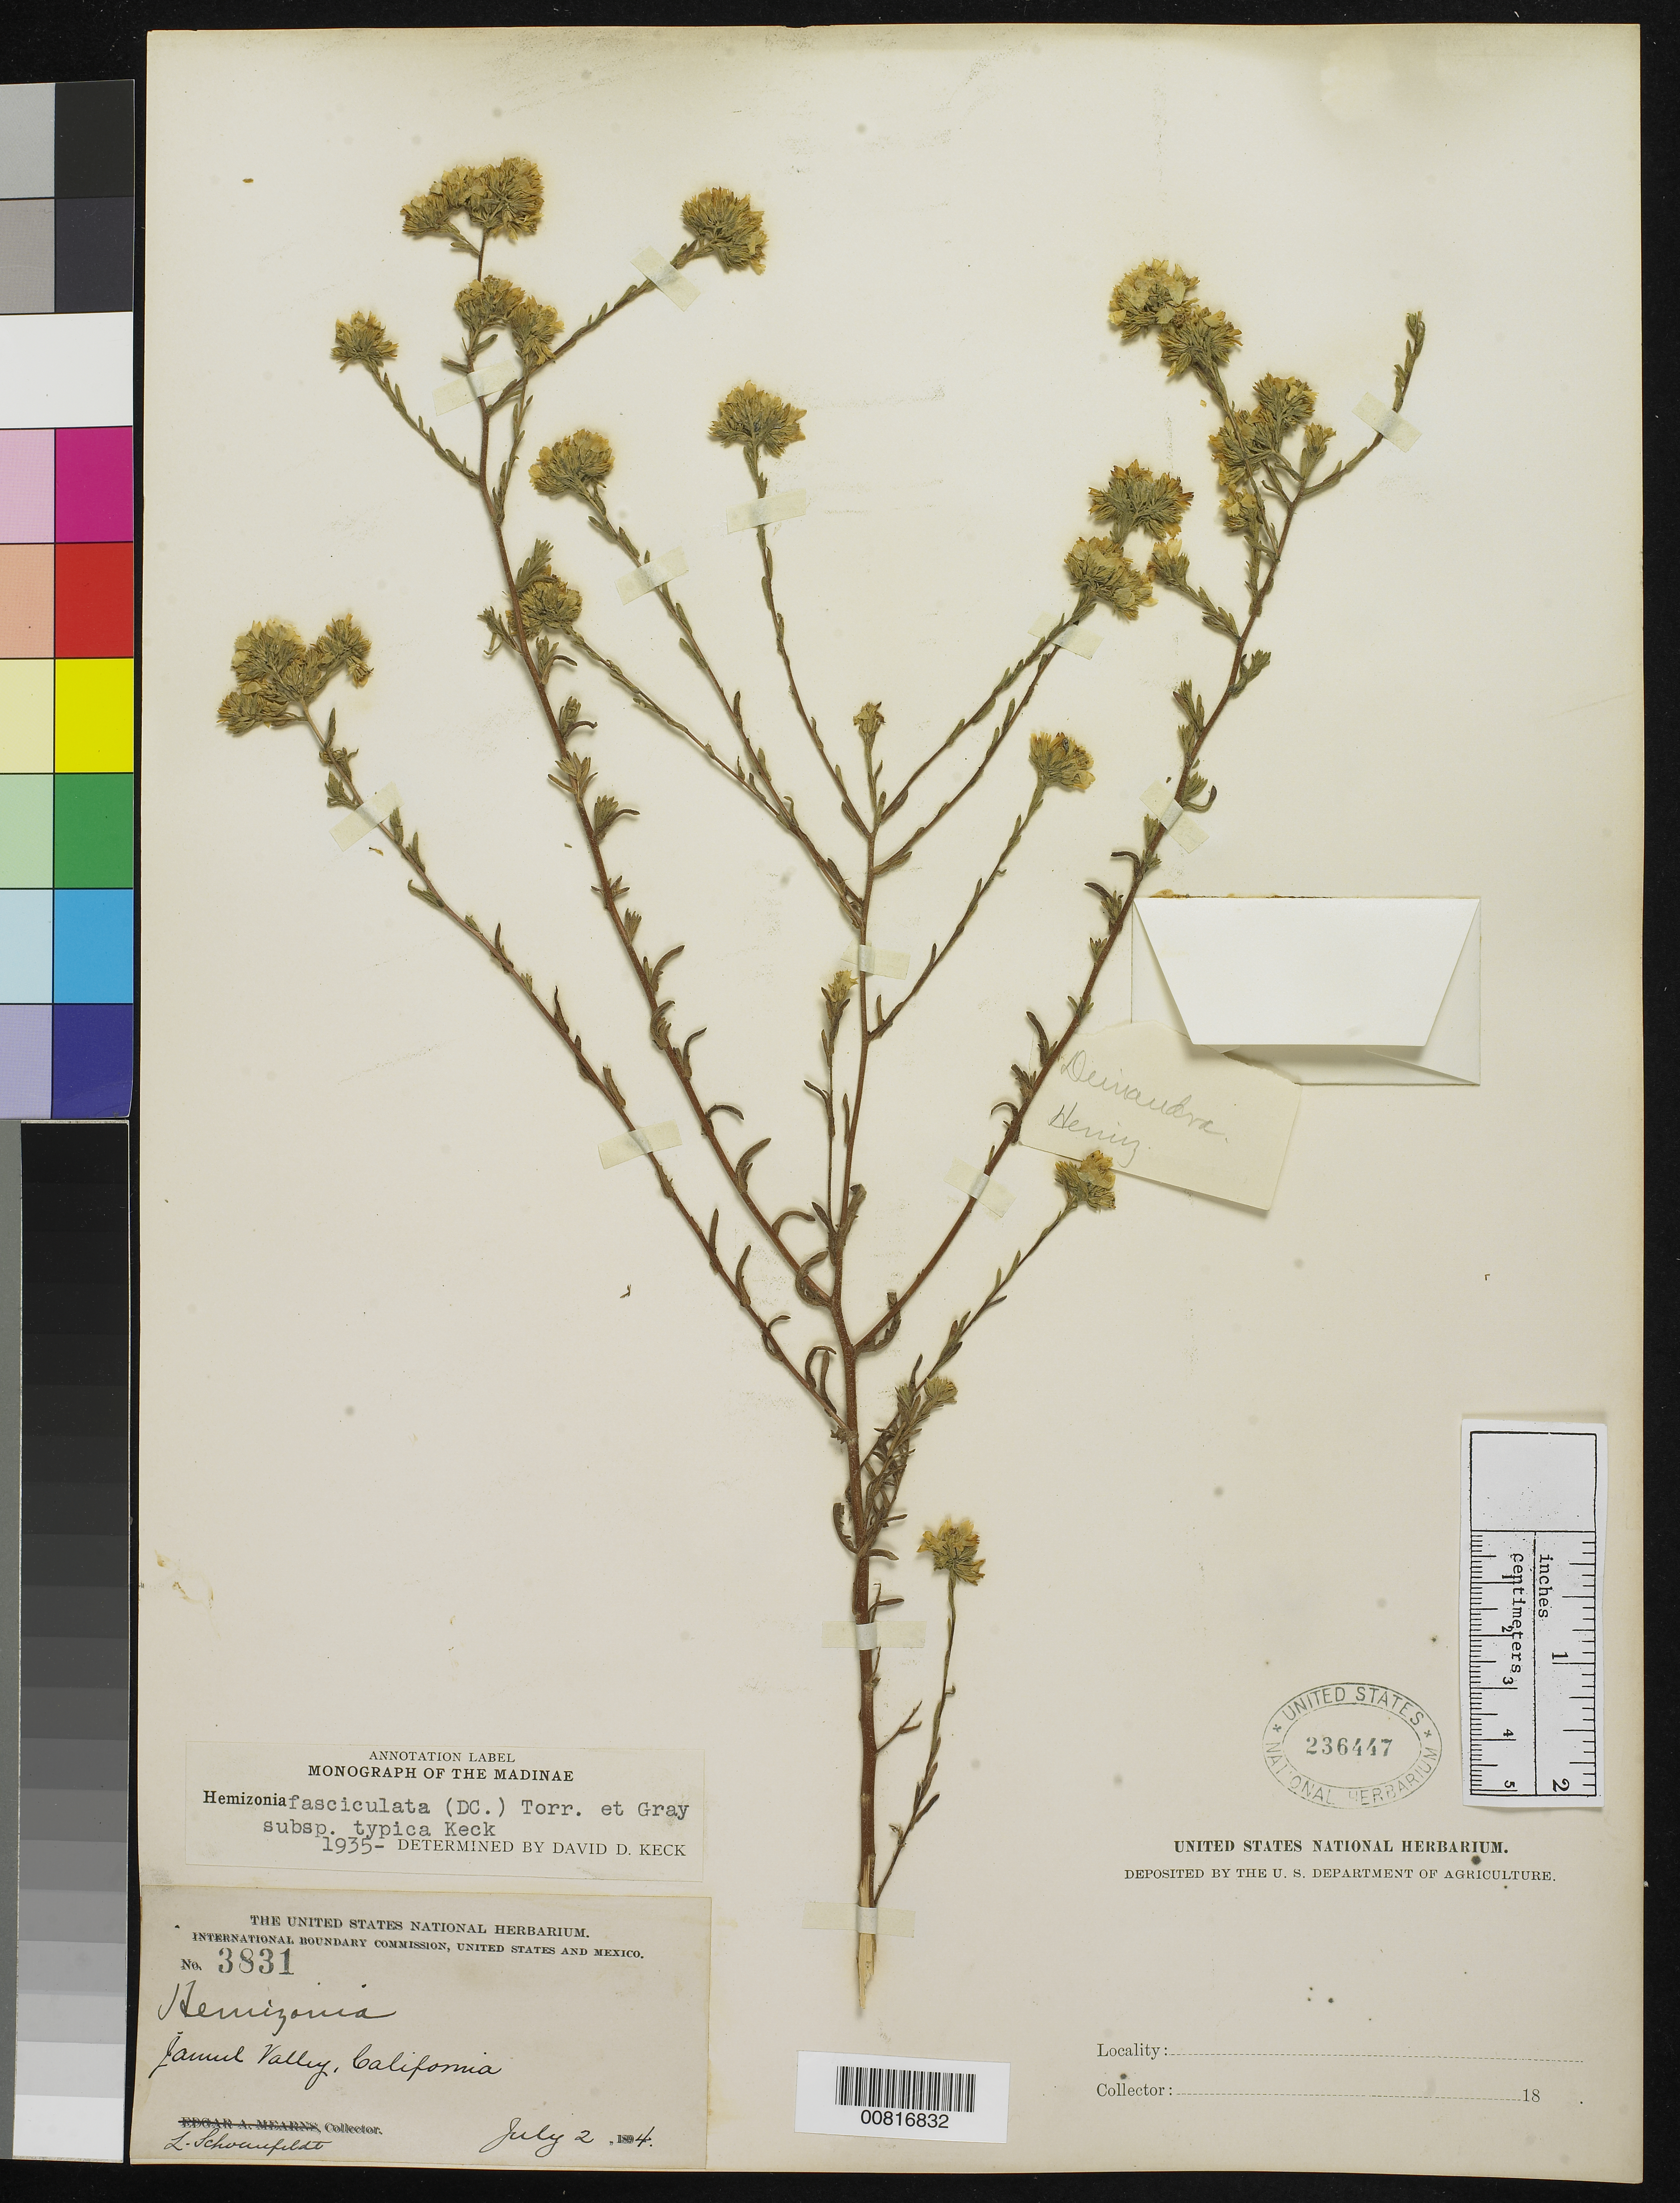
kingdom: Plantae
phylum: Tracheophyta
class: Magnoliopsida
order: Asterales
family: Asteraceae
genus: Deinandra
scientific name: Deinandra fasciculata subsp. fasciculata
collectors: L. Schoenfeldt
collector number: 3831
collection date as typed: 02 Jul 1894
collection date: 1894-07-02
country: United States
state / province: California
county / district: San Diego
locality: Jamul Valley, California.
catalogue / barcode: US 236447